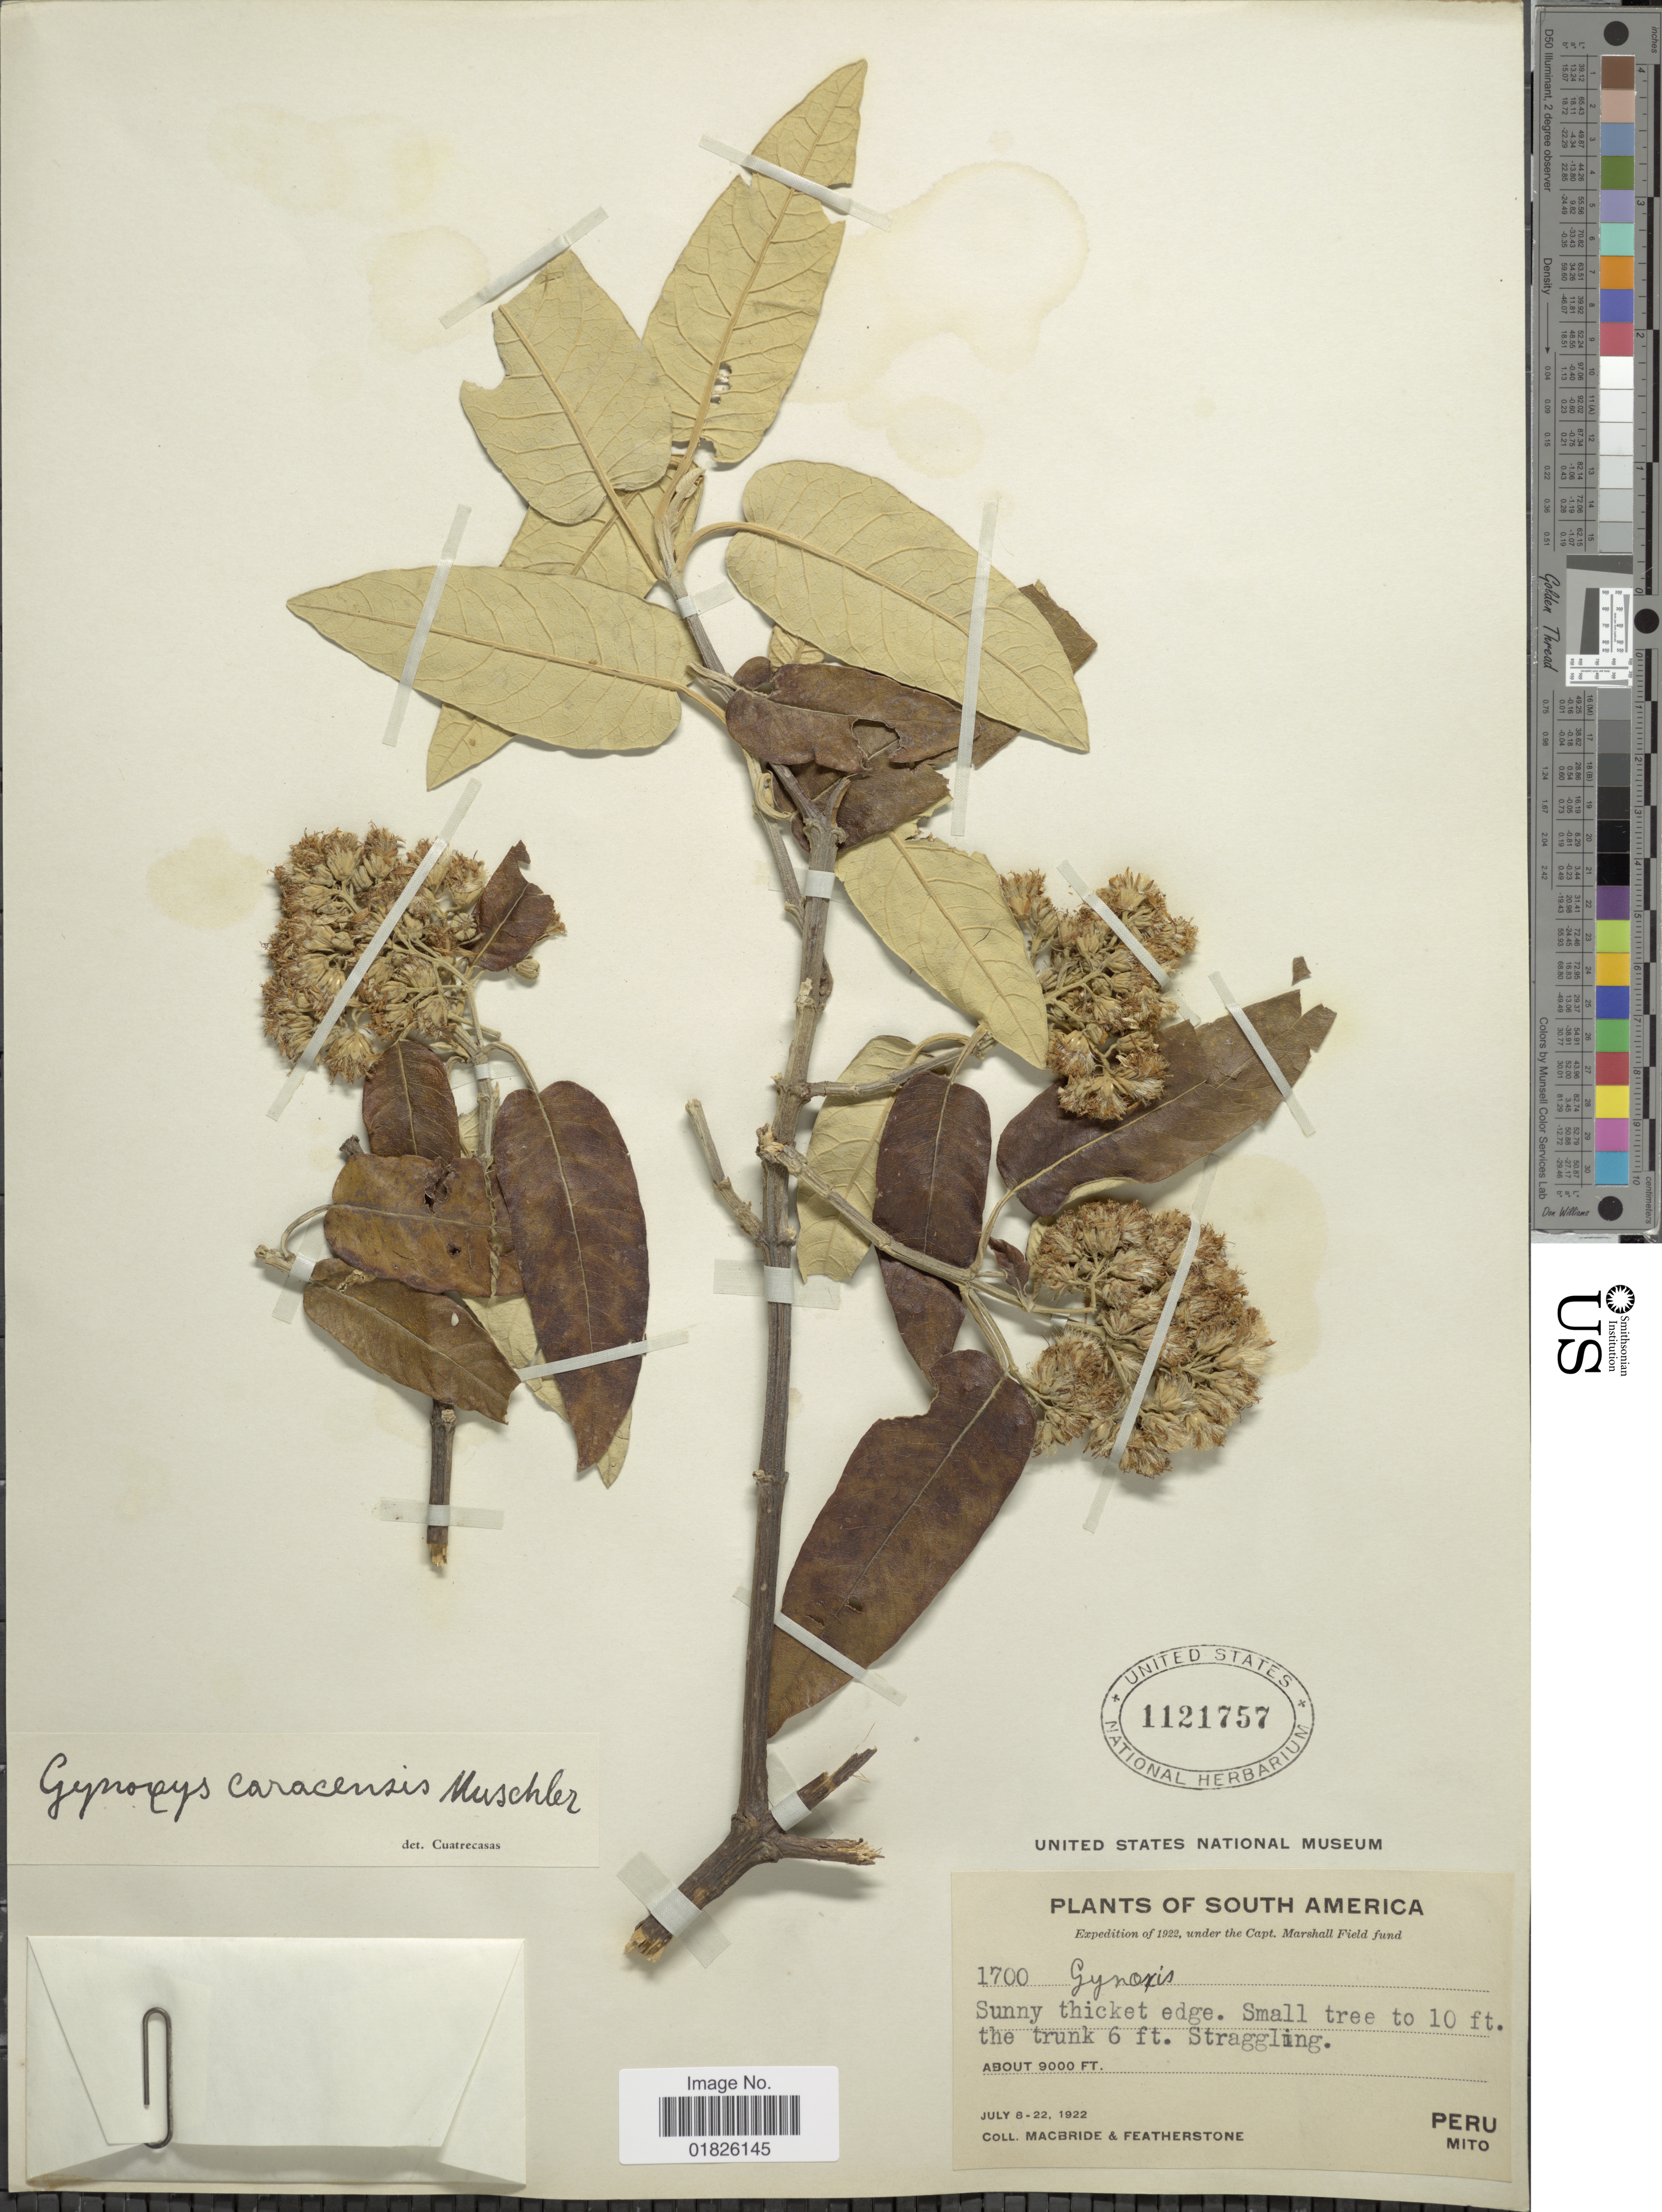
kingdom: Plantae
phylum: Tracheophyta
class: Magnoliopsida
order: Asterales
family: Asteraceae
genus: Gynoxys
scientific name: Gynoxys caracensis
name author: Muschl.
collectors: Macbride, -- & -. Featherstone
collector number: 1700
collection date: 1922-07-06/1922-07-22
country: Peru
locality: Mito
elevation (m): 2743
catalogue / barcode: US 1121757